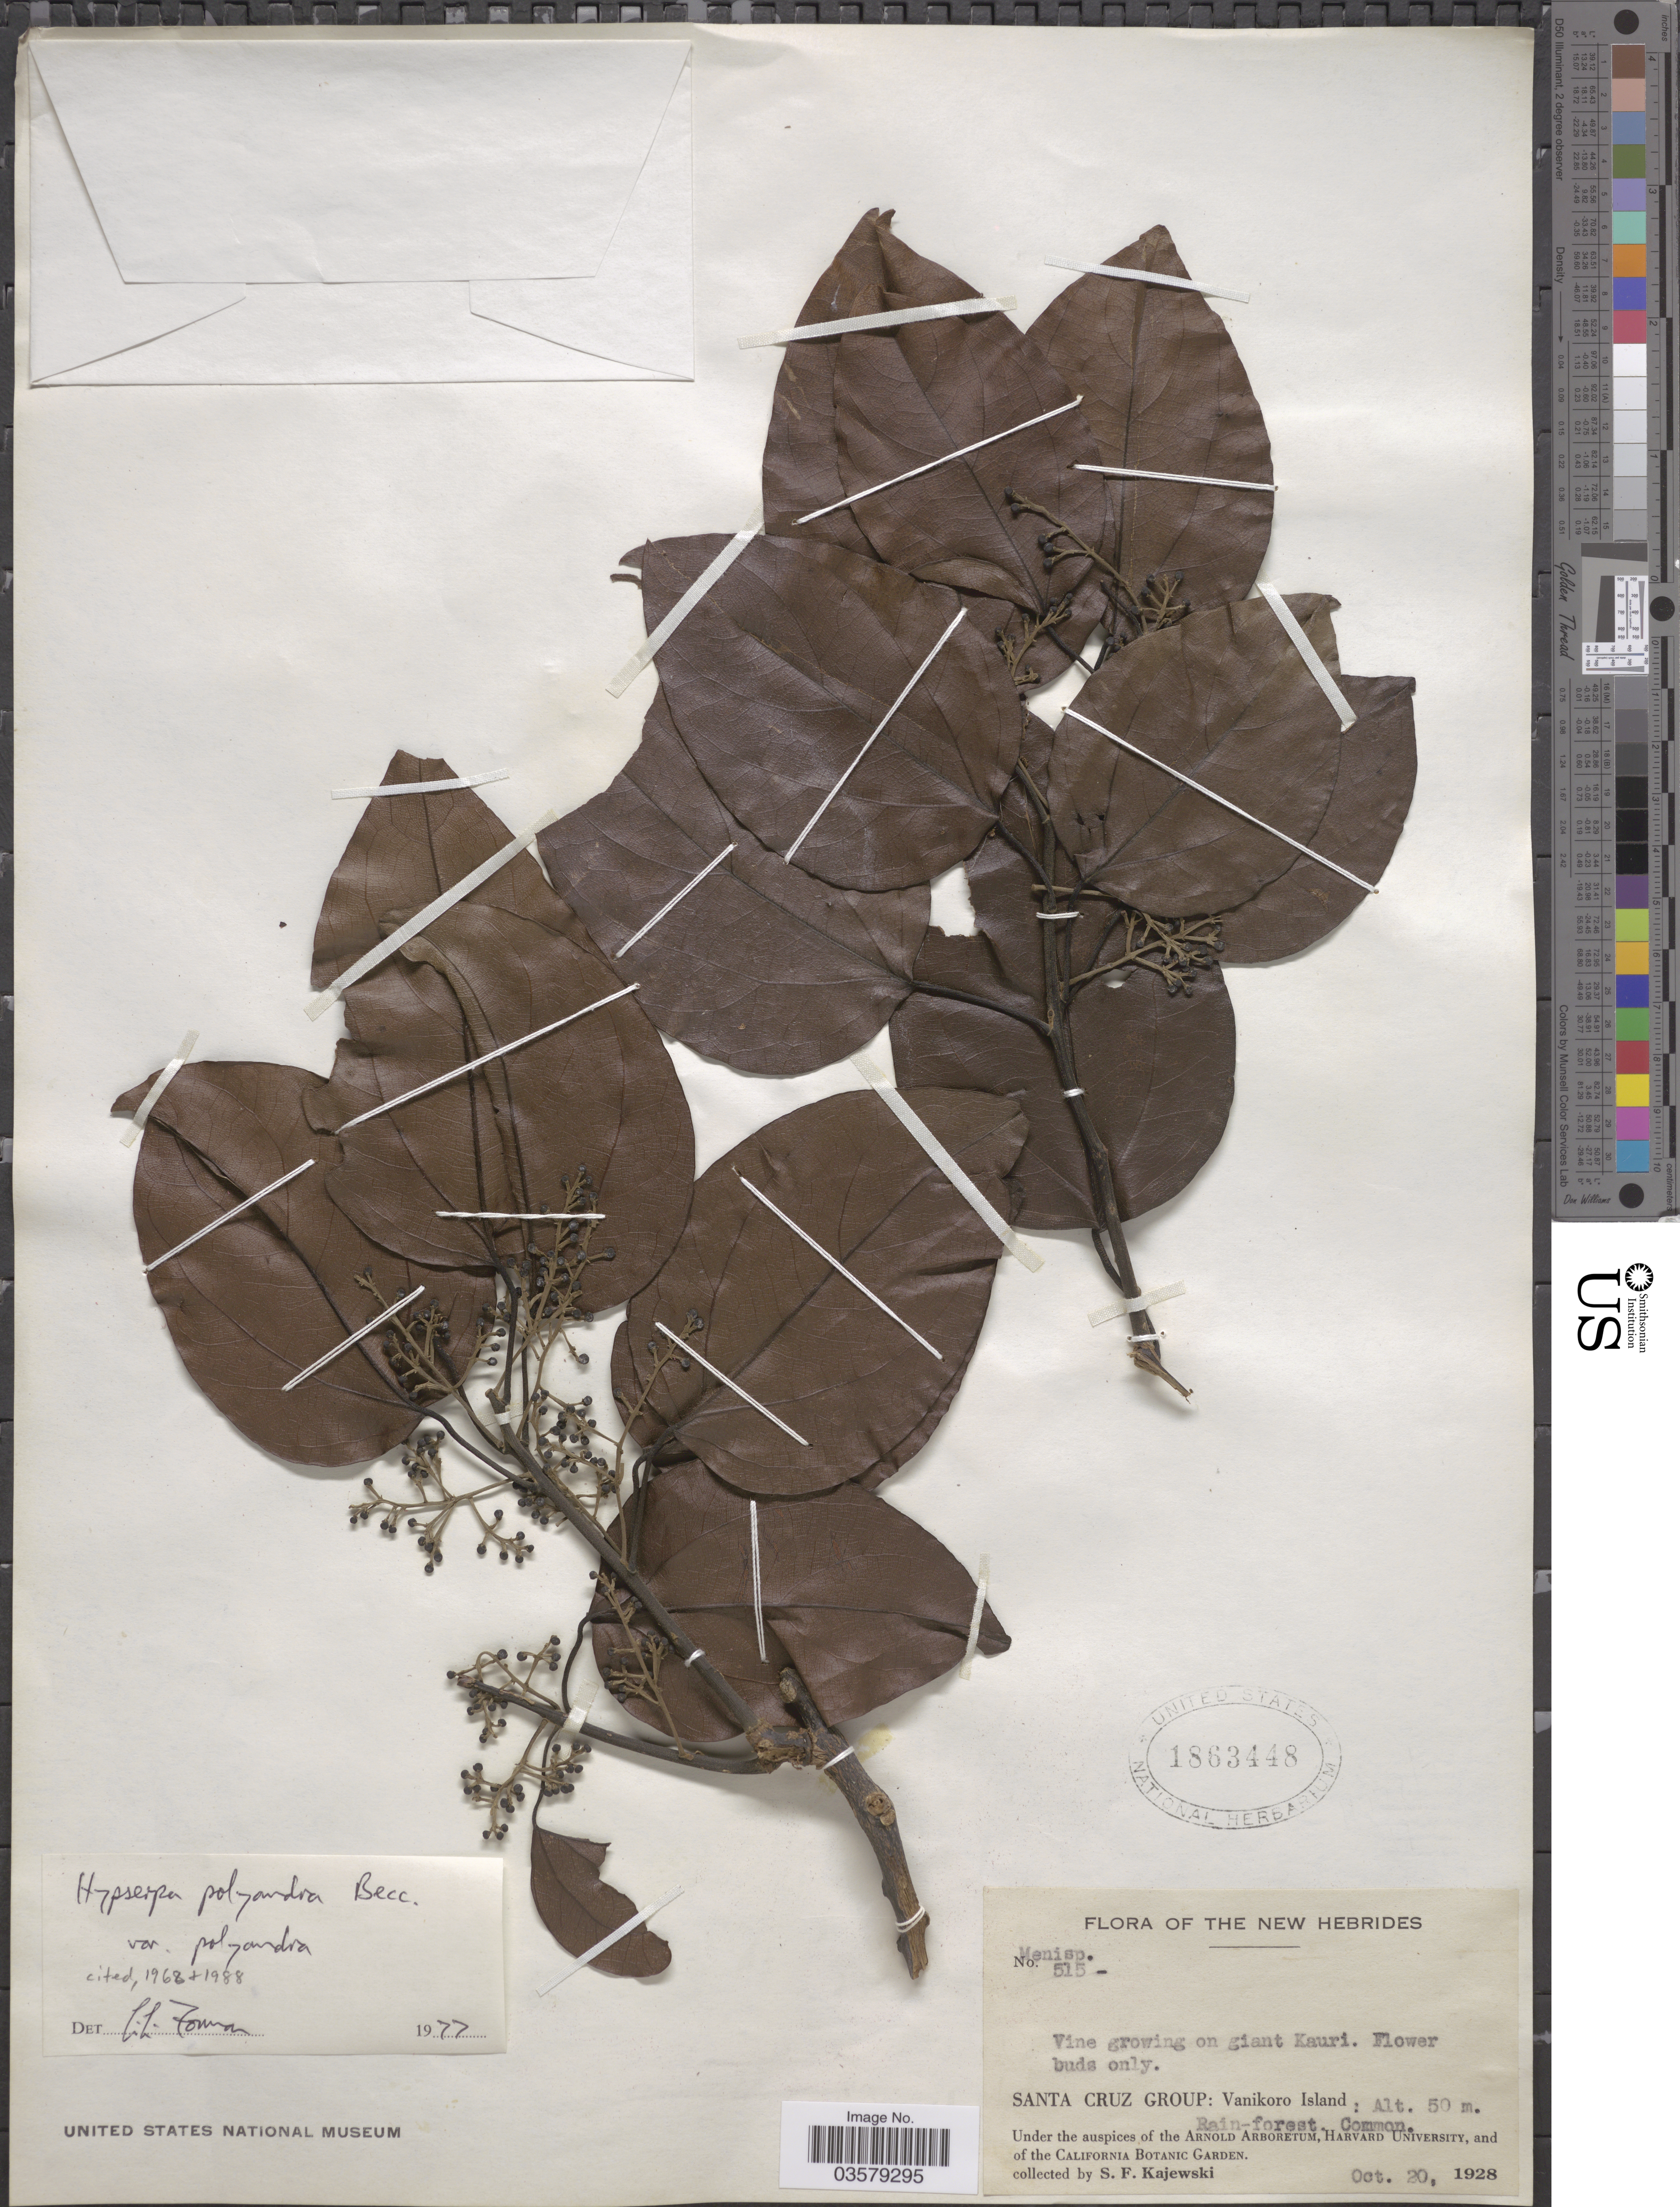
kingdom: Plantae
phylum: Tracheophyta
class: Magnoliopsida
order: Ranunculales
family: Menispermaceae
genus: Hypserpa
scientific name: Hypserpa polyandra var. polyandra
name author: Becc.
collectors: S. Kajewski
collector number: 515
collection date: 1928-10-20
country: Vanuatu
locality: Vine growing on giant Kauri. The New Hebrides. Santa Cruz Group: Vanikoro Island.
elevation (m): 50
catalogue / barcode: US 1863448